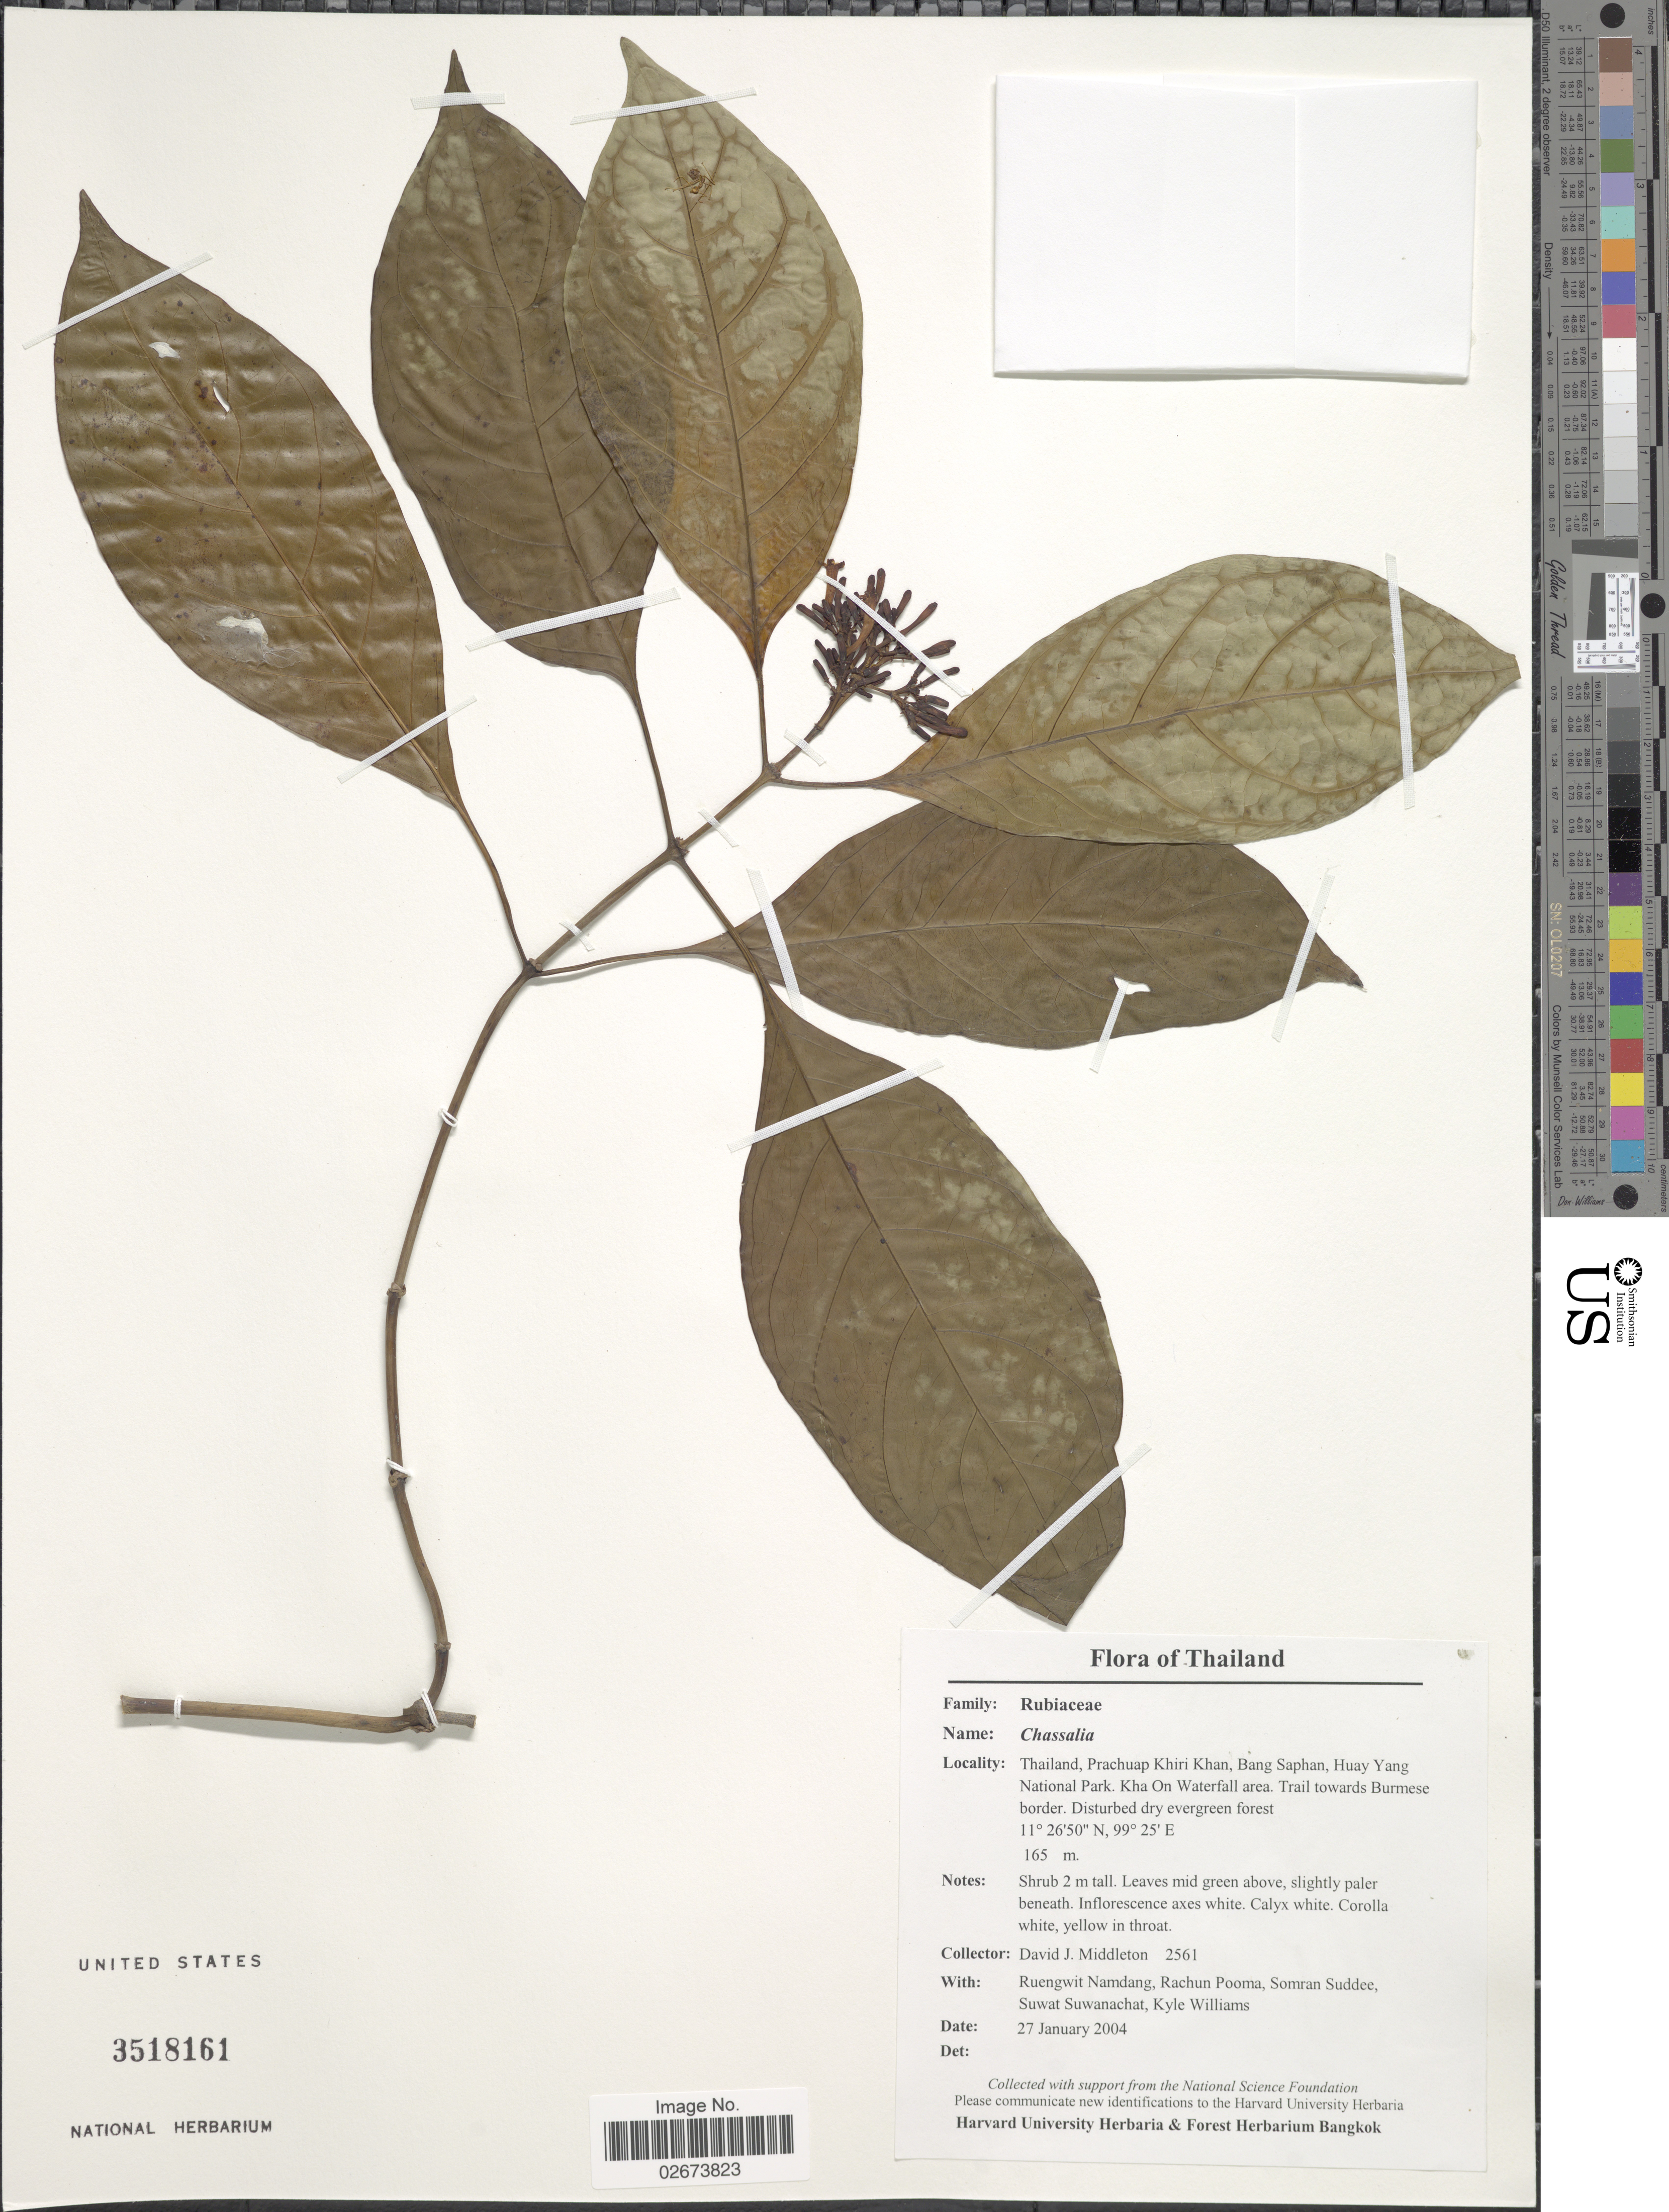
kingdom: Plantae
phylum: Tracheophyta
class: Magnoliopsida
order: Gentianales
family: Rubiaceae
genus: Chassalia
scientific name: Chassalia sp.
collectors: D. J. Middleton, R. Namdang, R. Pooma, S. Suddee & et al.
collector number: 2561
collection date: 2004-01-27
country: Thailand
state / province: Prachuap Khiri Khan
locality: Bang Saphan, Huay Yang National Park, Kha On Waterfall area, Trail towards Burmese border.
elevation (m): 50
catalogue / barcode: US 3518161